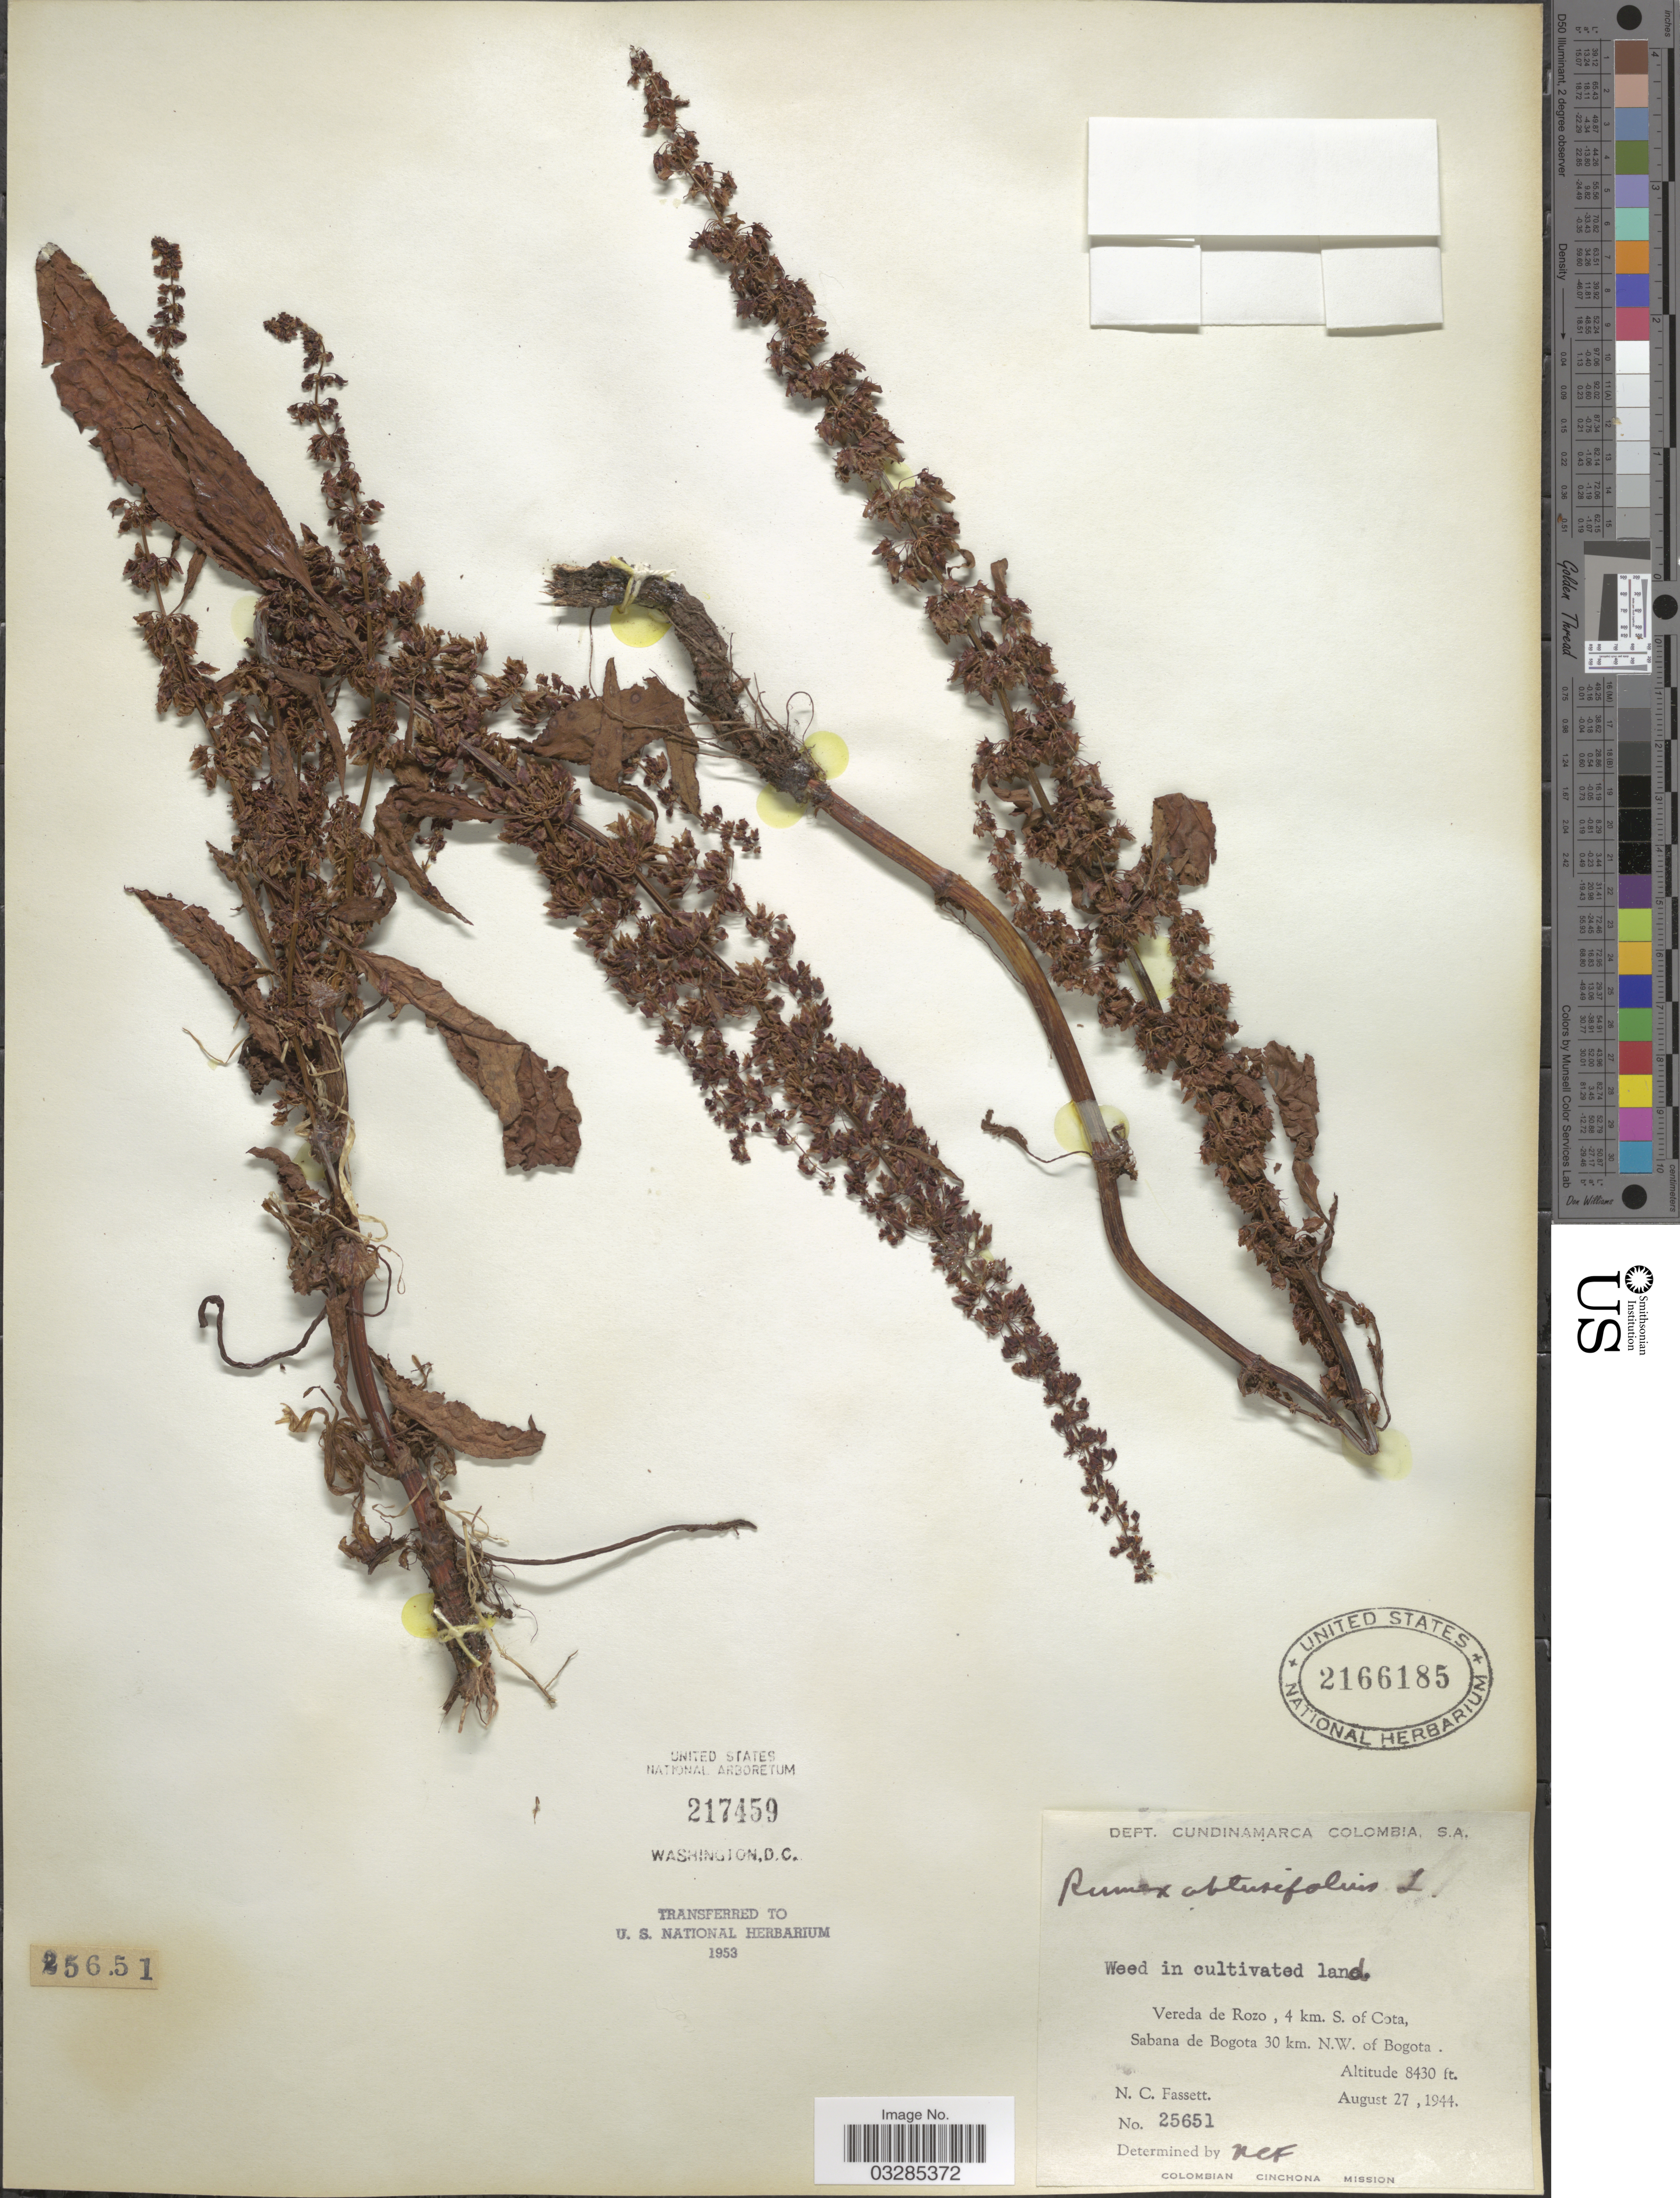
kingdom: Plantae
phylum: Tracheophyta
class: Magnoliopsida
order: Caryophyllales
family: Polygonaceae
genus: Rumex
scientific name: Rumex obtusifolius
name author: L.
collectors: N. C. Fassett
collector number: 25651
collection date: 1944-08-27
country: Colombia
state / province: Cundinamarca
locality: Dept. Cundinamarca. Vereda de Rozo, 4 km. S. of Cota, Sabana de Bogota 30 km. N.W. of Bogota.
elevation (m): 2569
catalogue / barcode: US 2166185